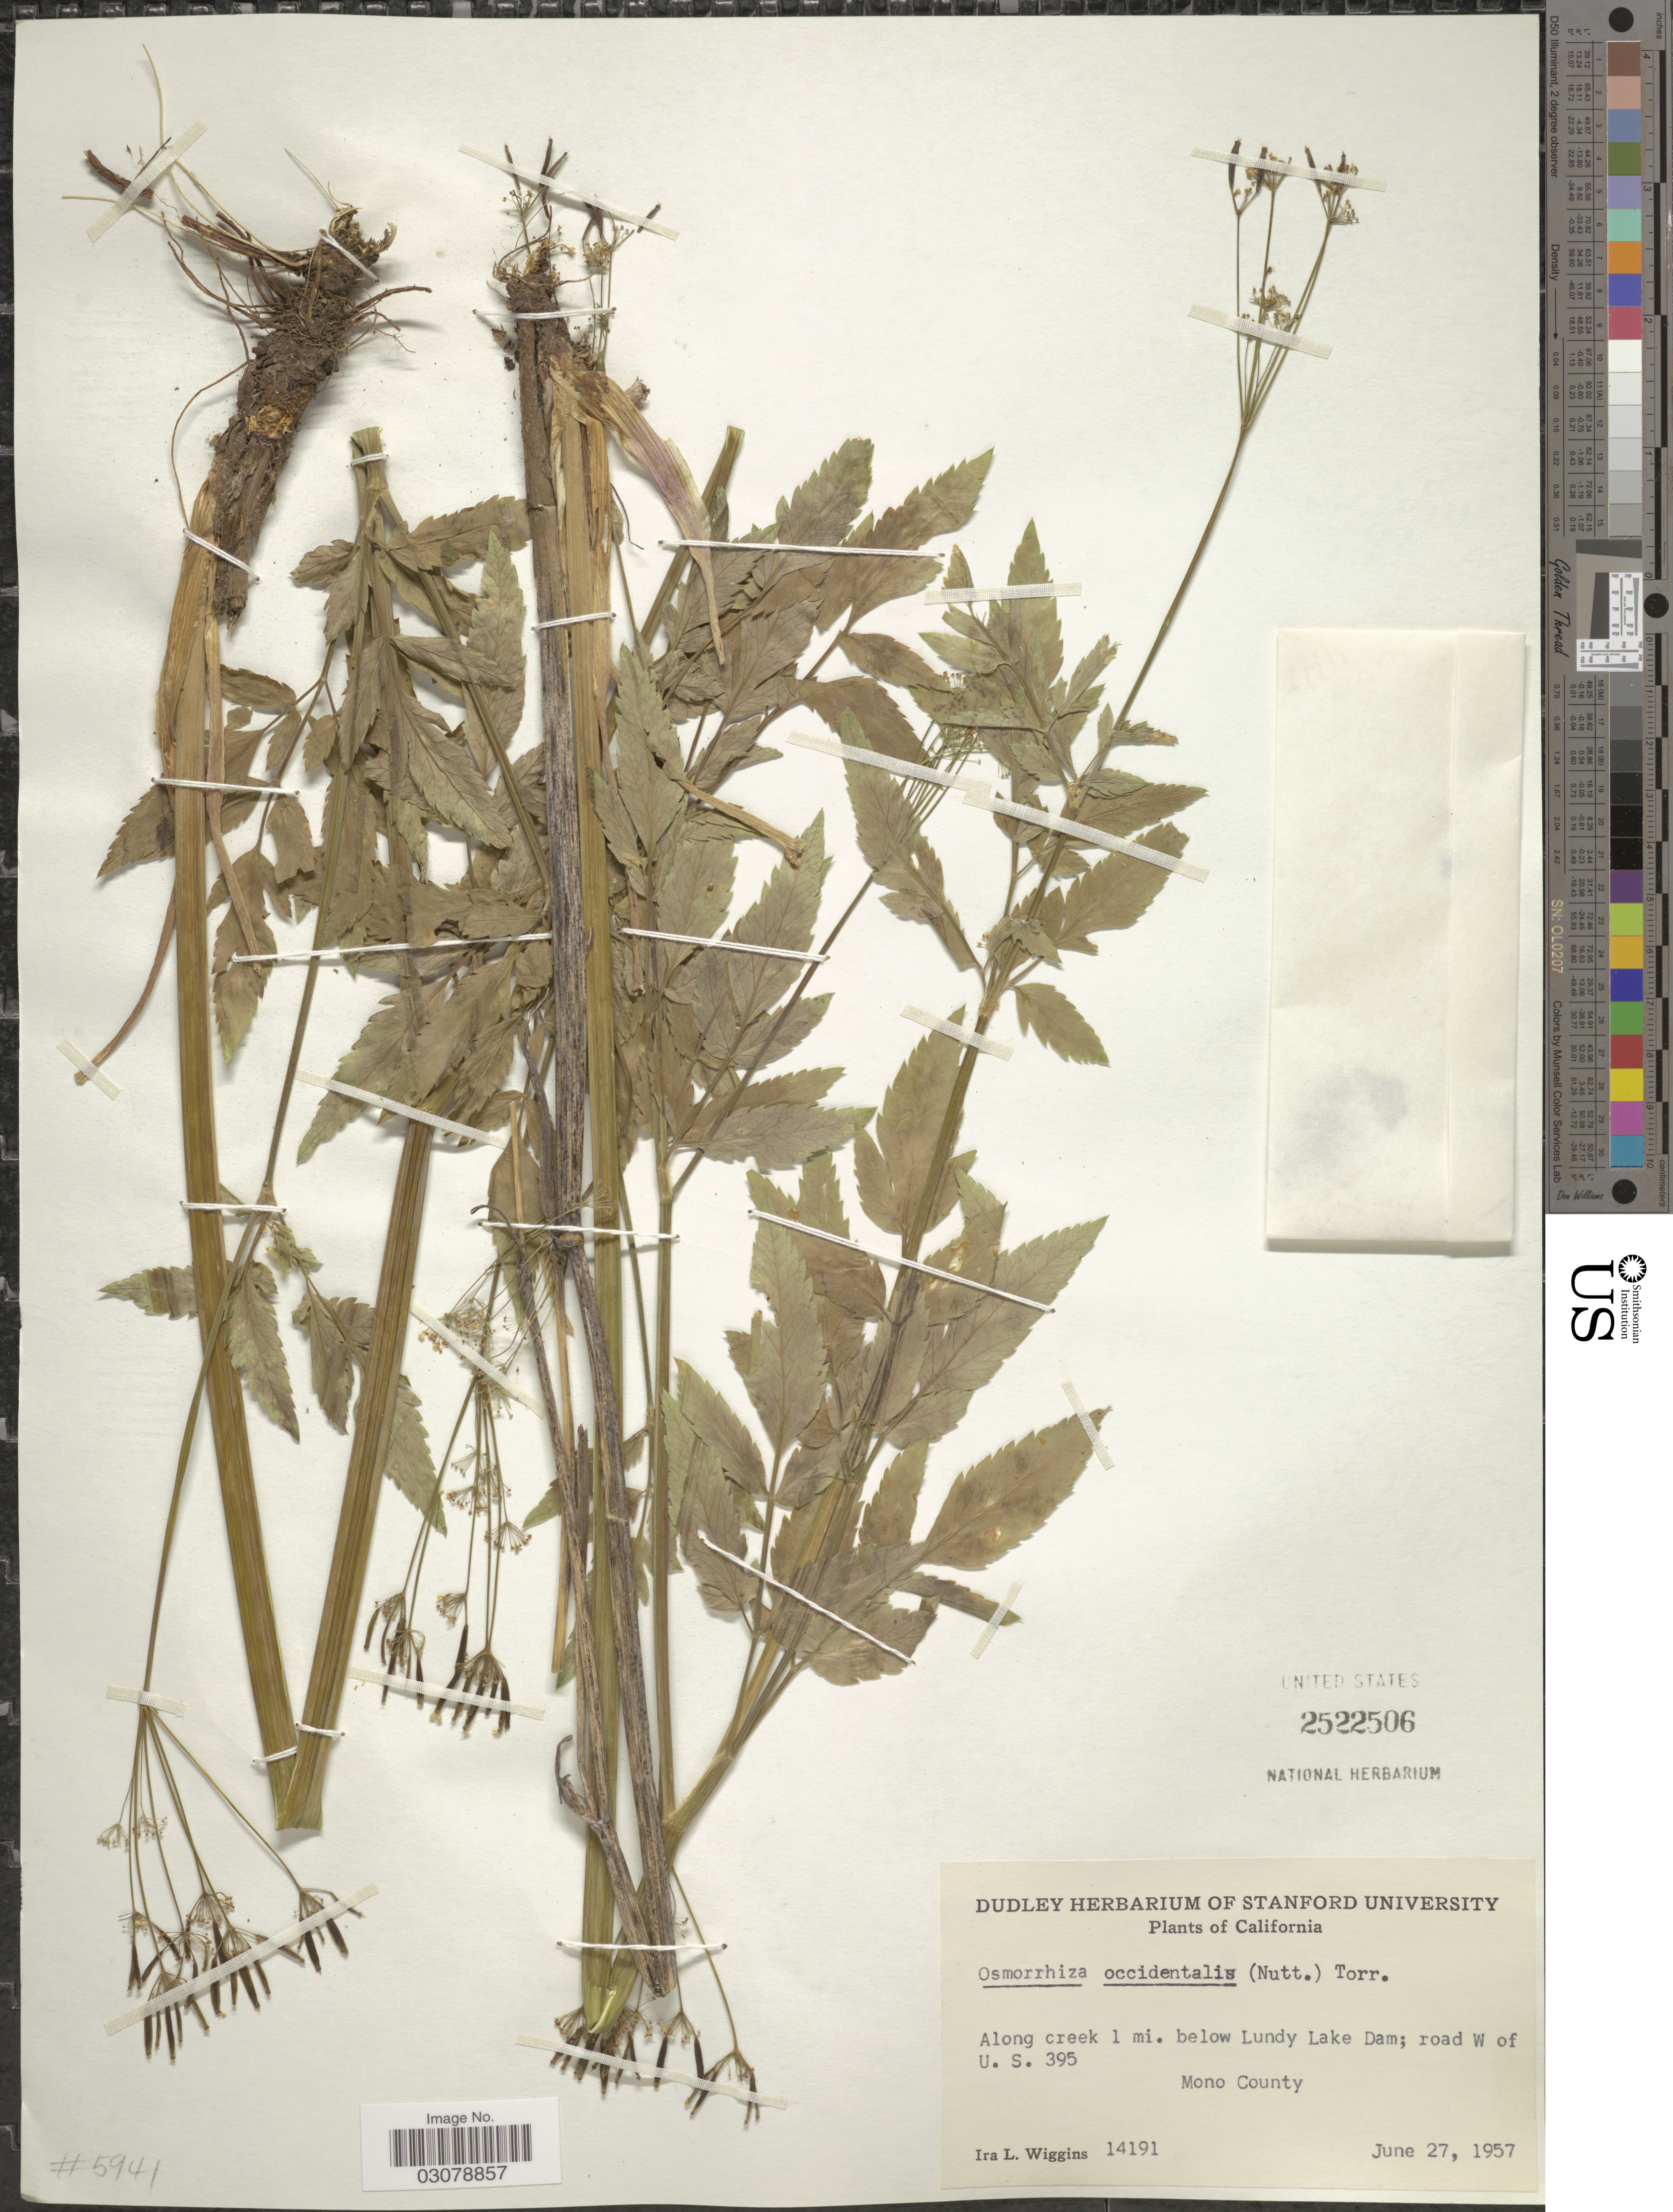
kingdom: Plantae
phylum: Tracheophyta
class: Magnoliopsida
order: Apiales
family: Apiaceae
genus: Osmorhiza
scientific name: Osmorhiza occidentalis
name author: (Nutt.) Torr.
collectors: I. L. Wiggins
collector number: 14191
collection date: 1957-06-27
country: United States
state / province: California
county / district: Mono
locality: Along creek 1 mi. below Lundy Lake Dam; road W of U. S. 395, Mono County.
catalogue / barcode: US 2522506